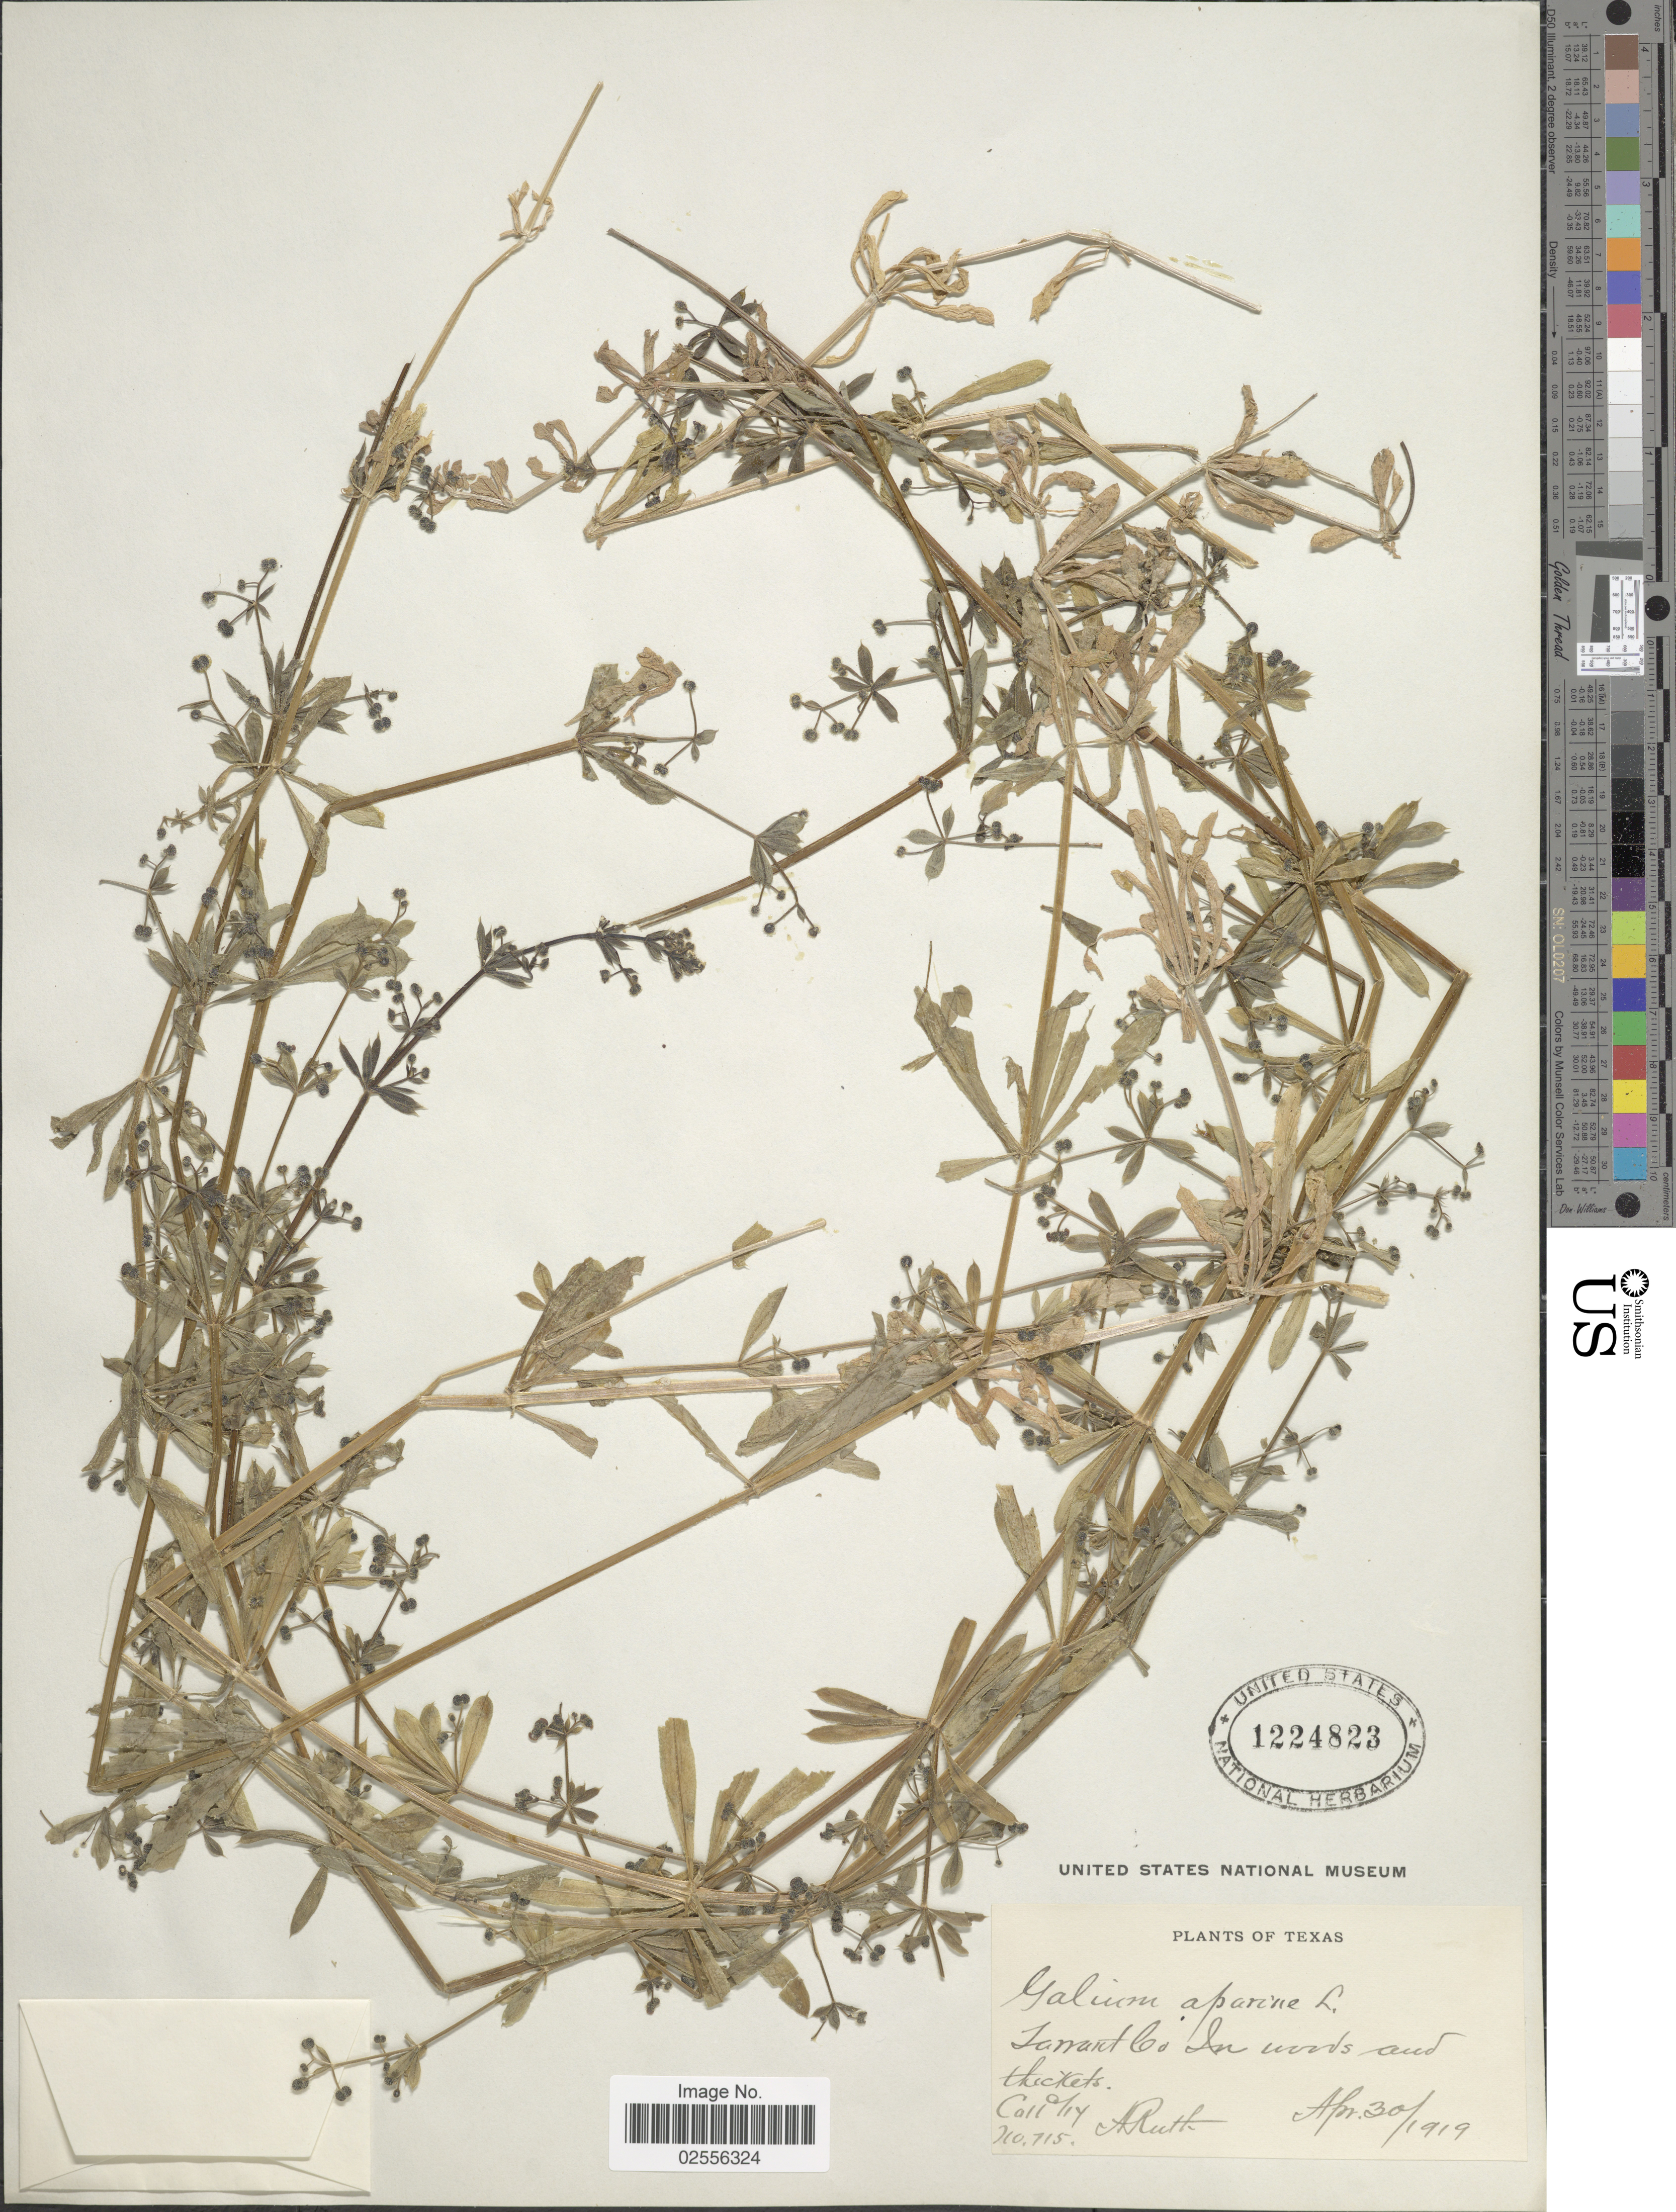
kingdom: Plantae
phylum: Tracheophyta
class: Magnoliopsida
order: Gentianales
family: Rubiaceae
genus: Galium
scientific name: Galium aparine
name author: L.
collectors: A. Ruth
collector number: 715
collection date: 1919-04-30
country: United States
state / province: Texas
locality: Tarrant Co.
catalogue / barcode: US 1224823